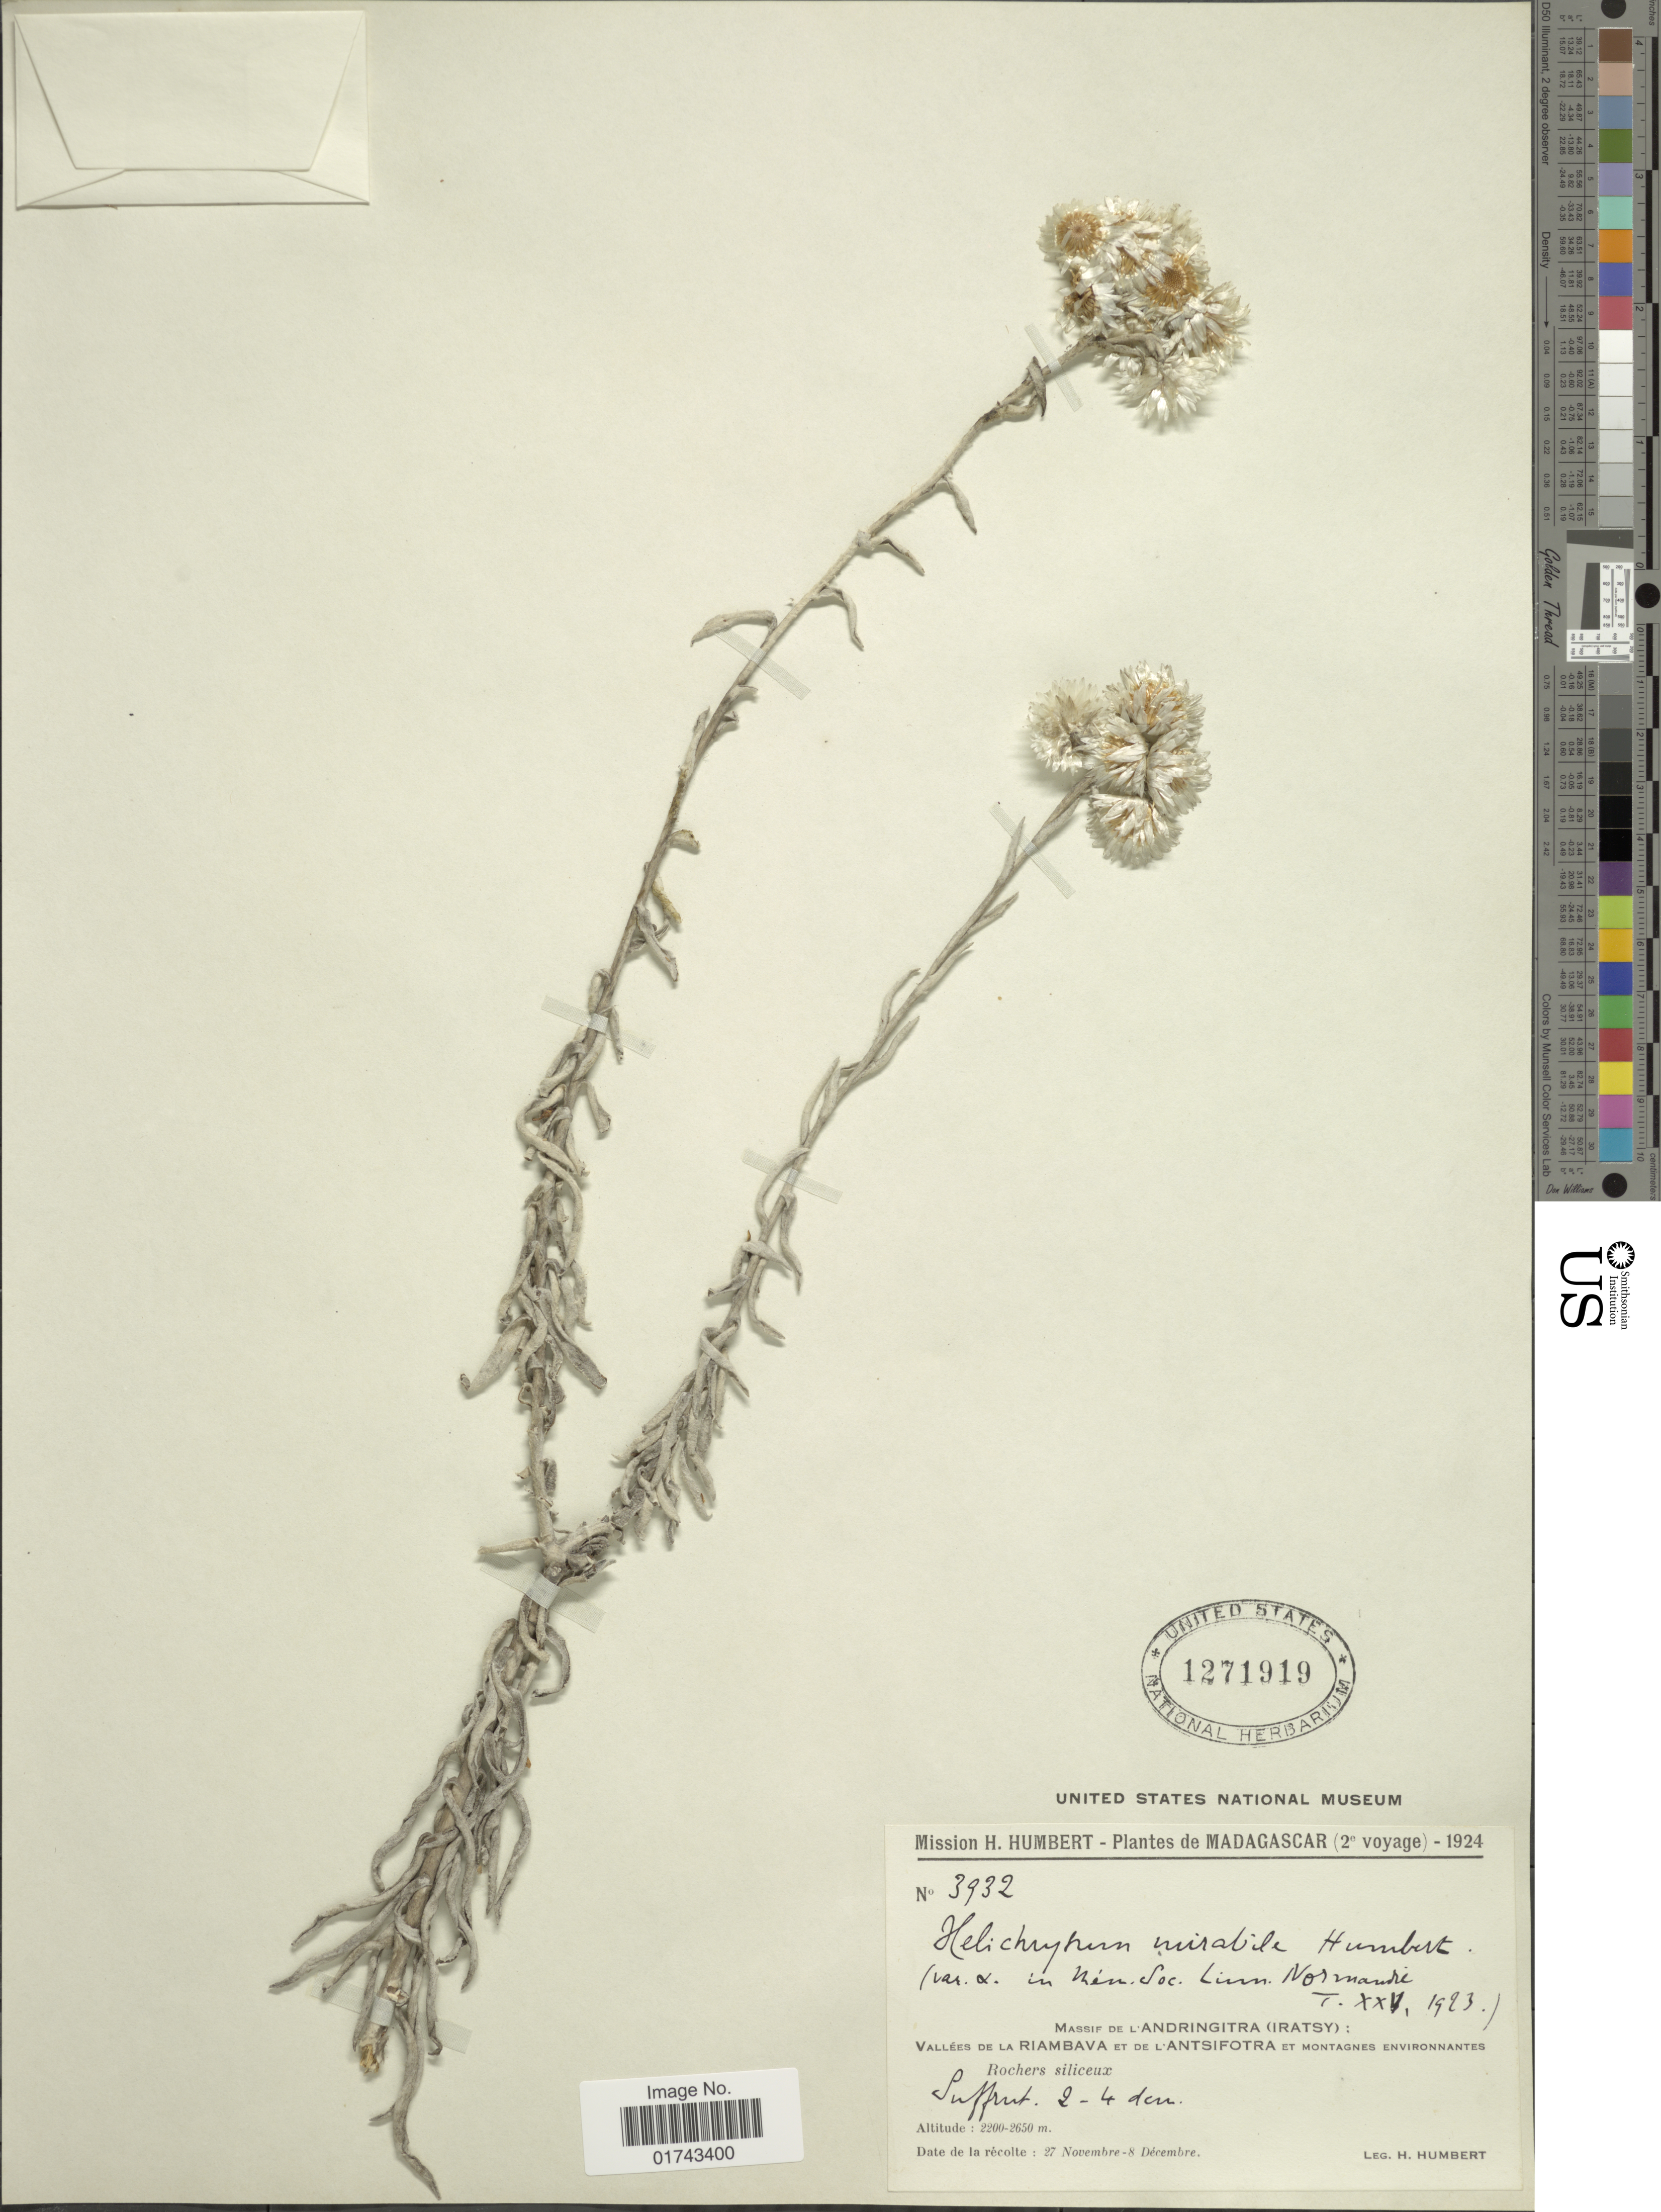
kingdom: Plantae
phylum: Tracheophyta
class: Magnoliopsida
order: Asterales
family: Asteraceae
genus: Helichrysum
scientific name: Helichrysum mirabile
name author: Humbert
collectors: H. Humbert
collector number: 3932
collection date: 1924-11-27/1924-12-08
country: Madagascar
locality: Massif de l' Andringitra (Iratsy): Vallees de la Riambava et de L' Antsifotra et Montagnes Environnantes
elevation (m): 2200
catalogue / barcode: US 1271919